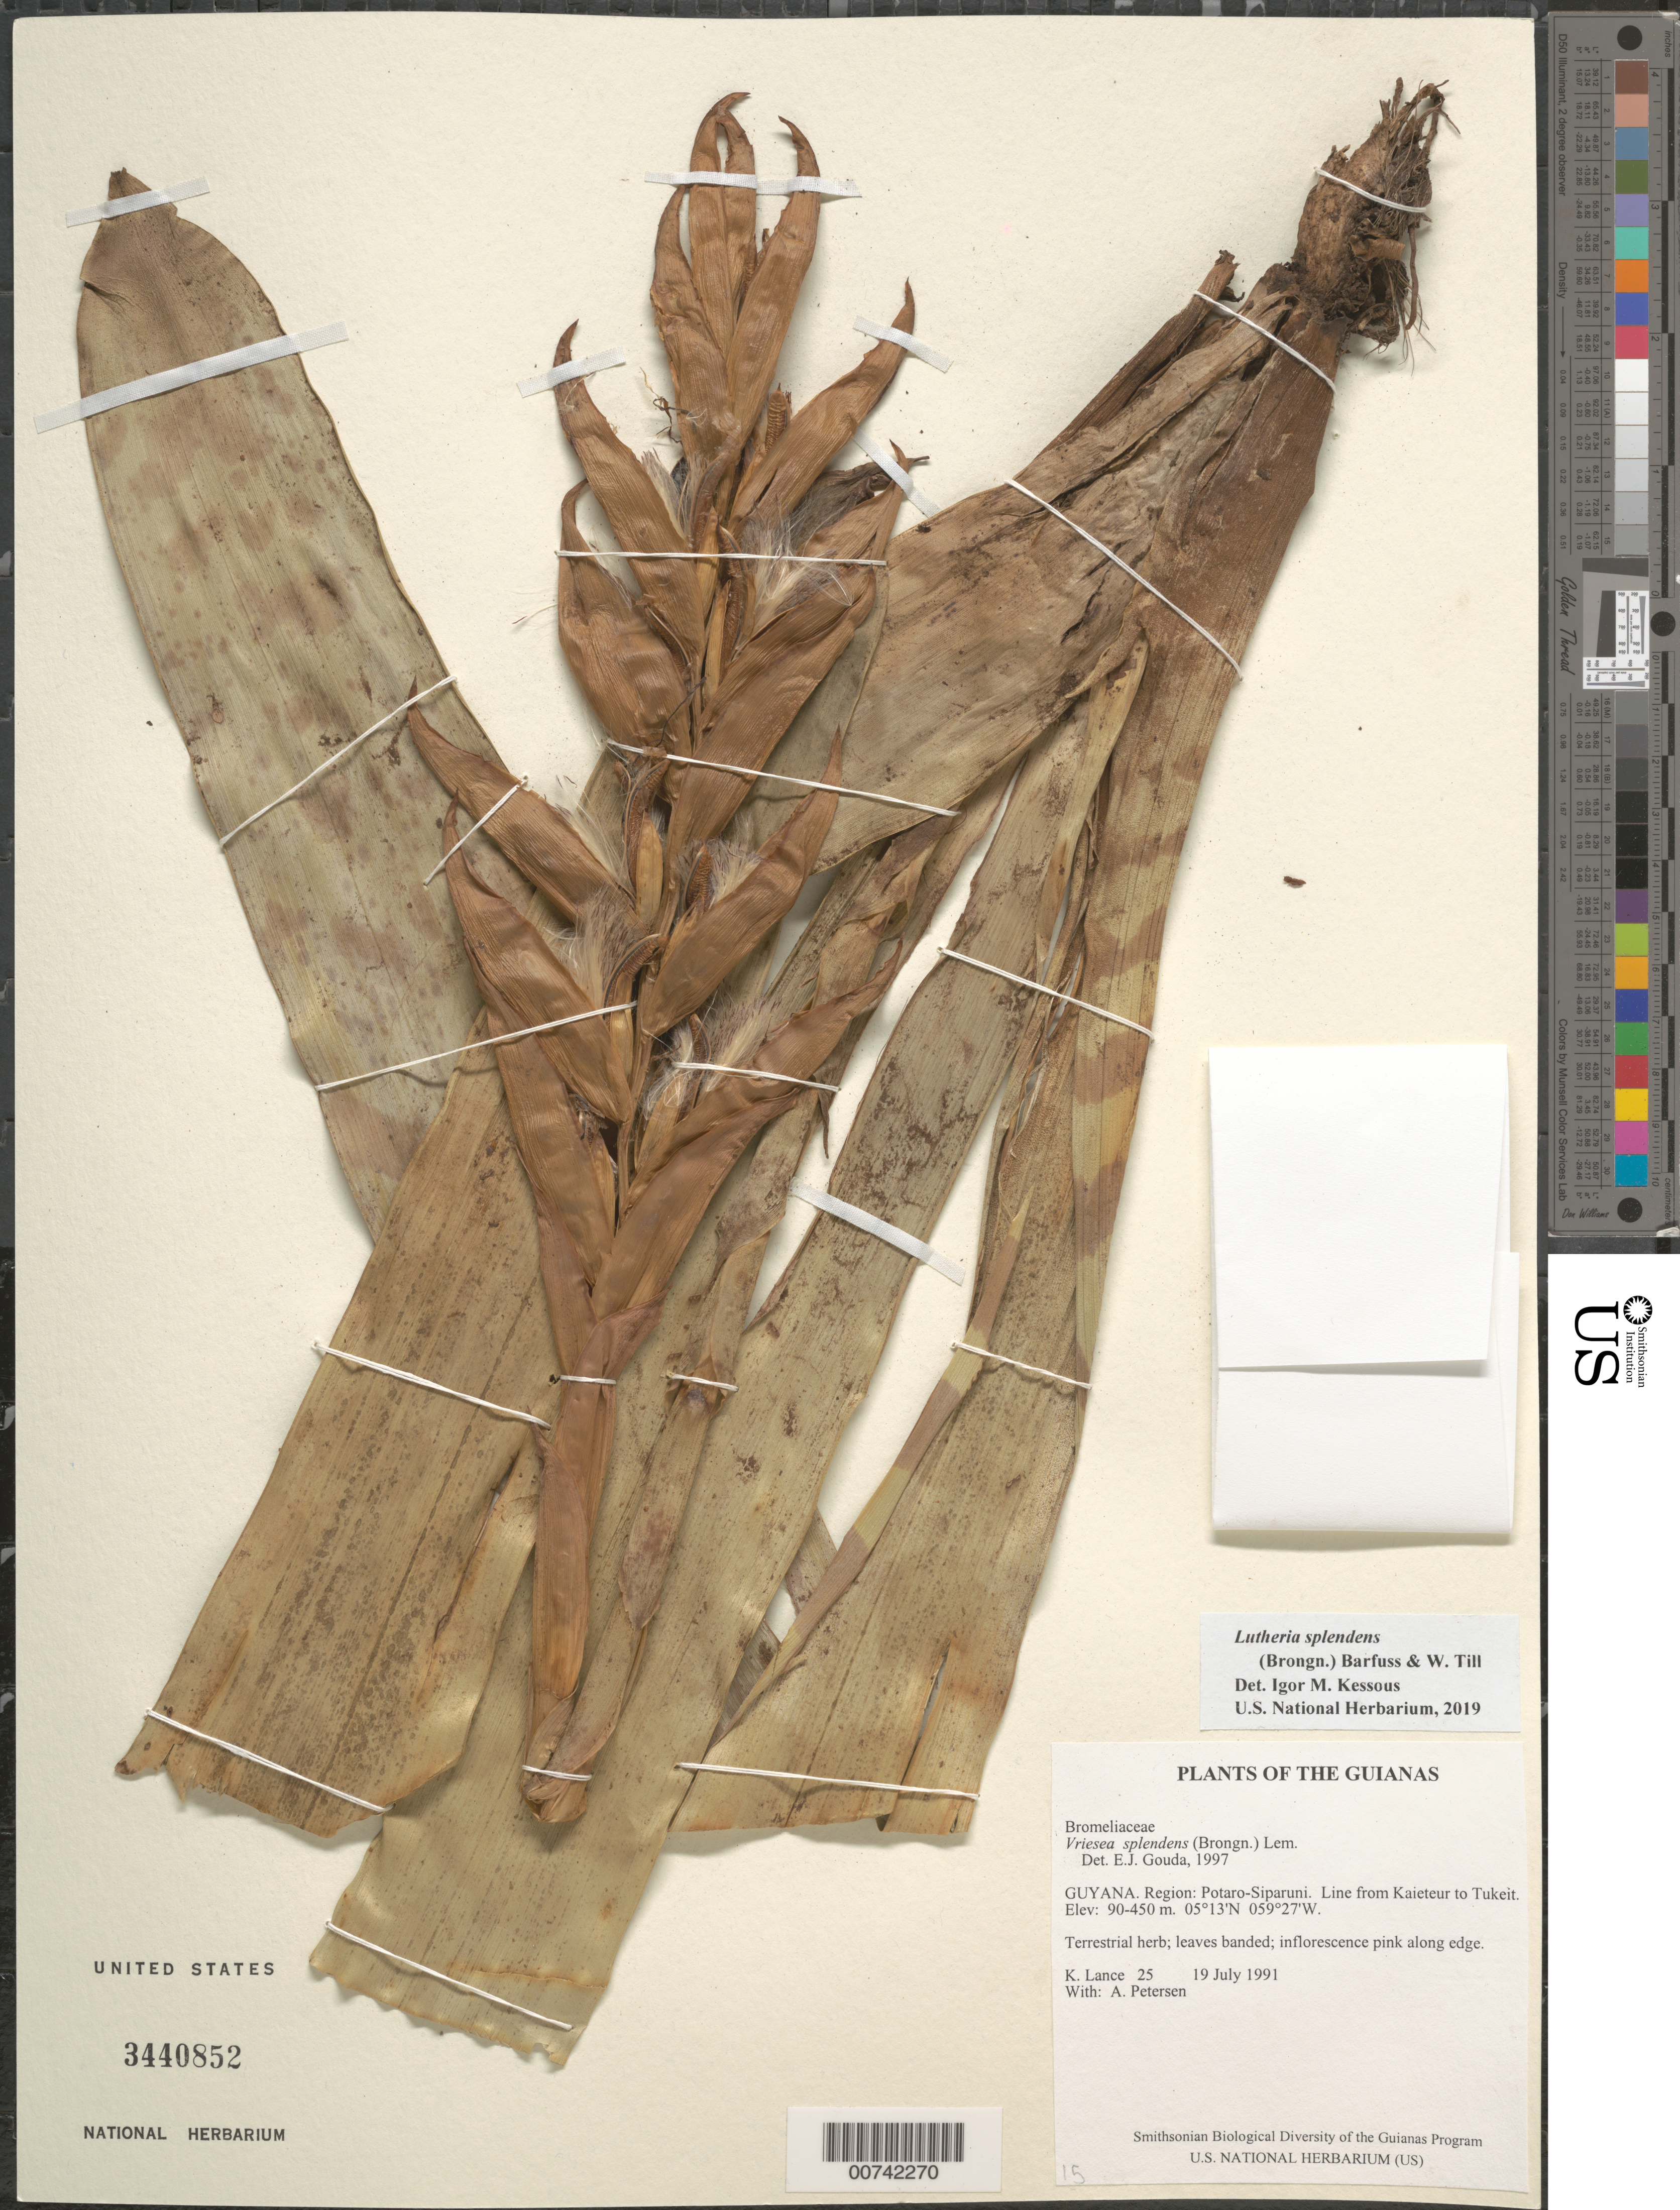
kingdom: Plantae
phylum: Tracheophyta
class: Liliopsida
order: Poales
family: Bromeliaceae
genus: Lutheria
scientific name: Lutheria splendens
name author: (Brongn.) W. Till & Barfuss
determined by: Kessous, Igor M.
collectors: K. Lance & A. Petersen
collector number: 25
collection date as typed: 19 July 1991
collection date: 1991-07-19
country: Guyana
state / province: Potaro-Siparuni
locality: Line from Kaieteur to Tukeit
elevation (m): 90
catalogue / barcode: US 3440852